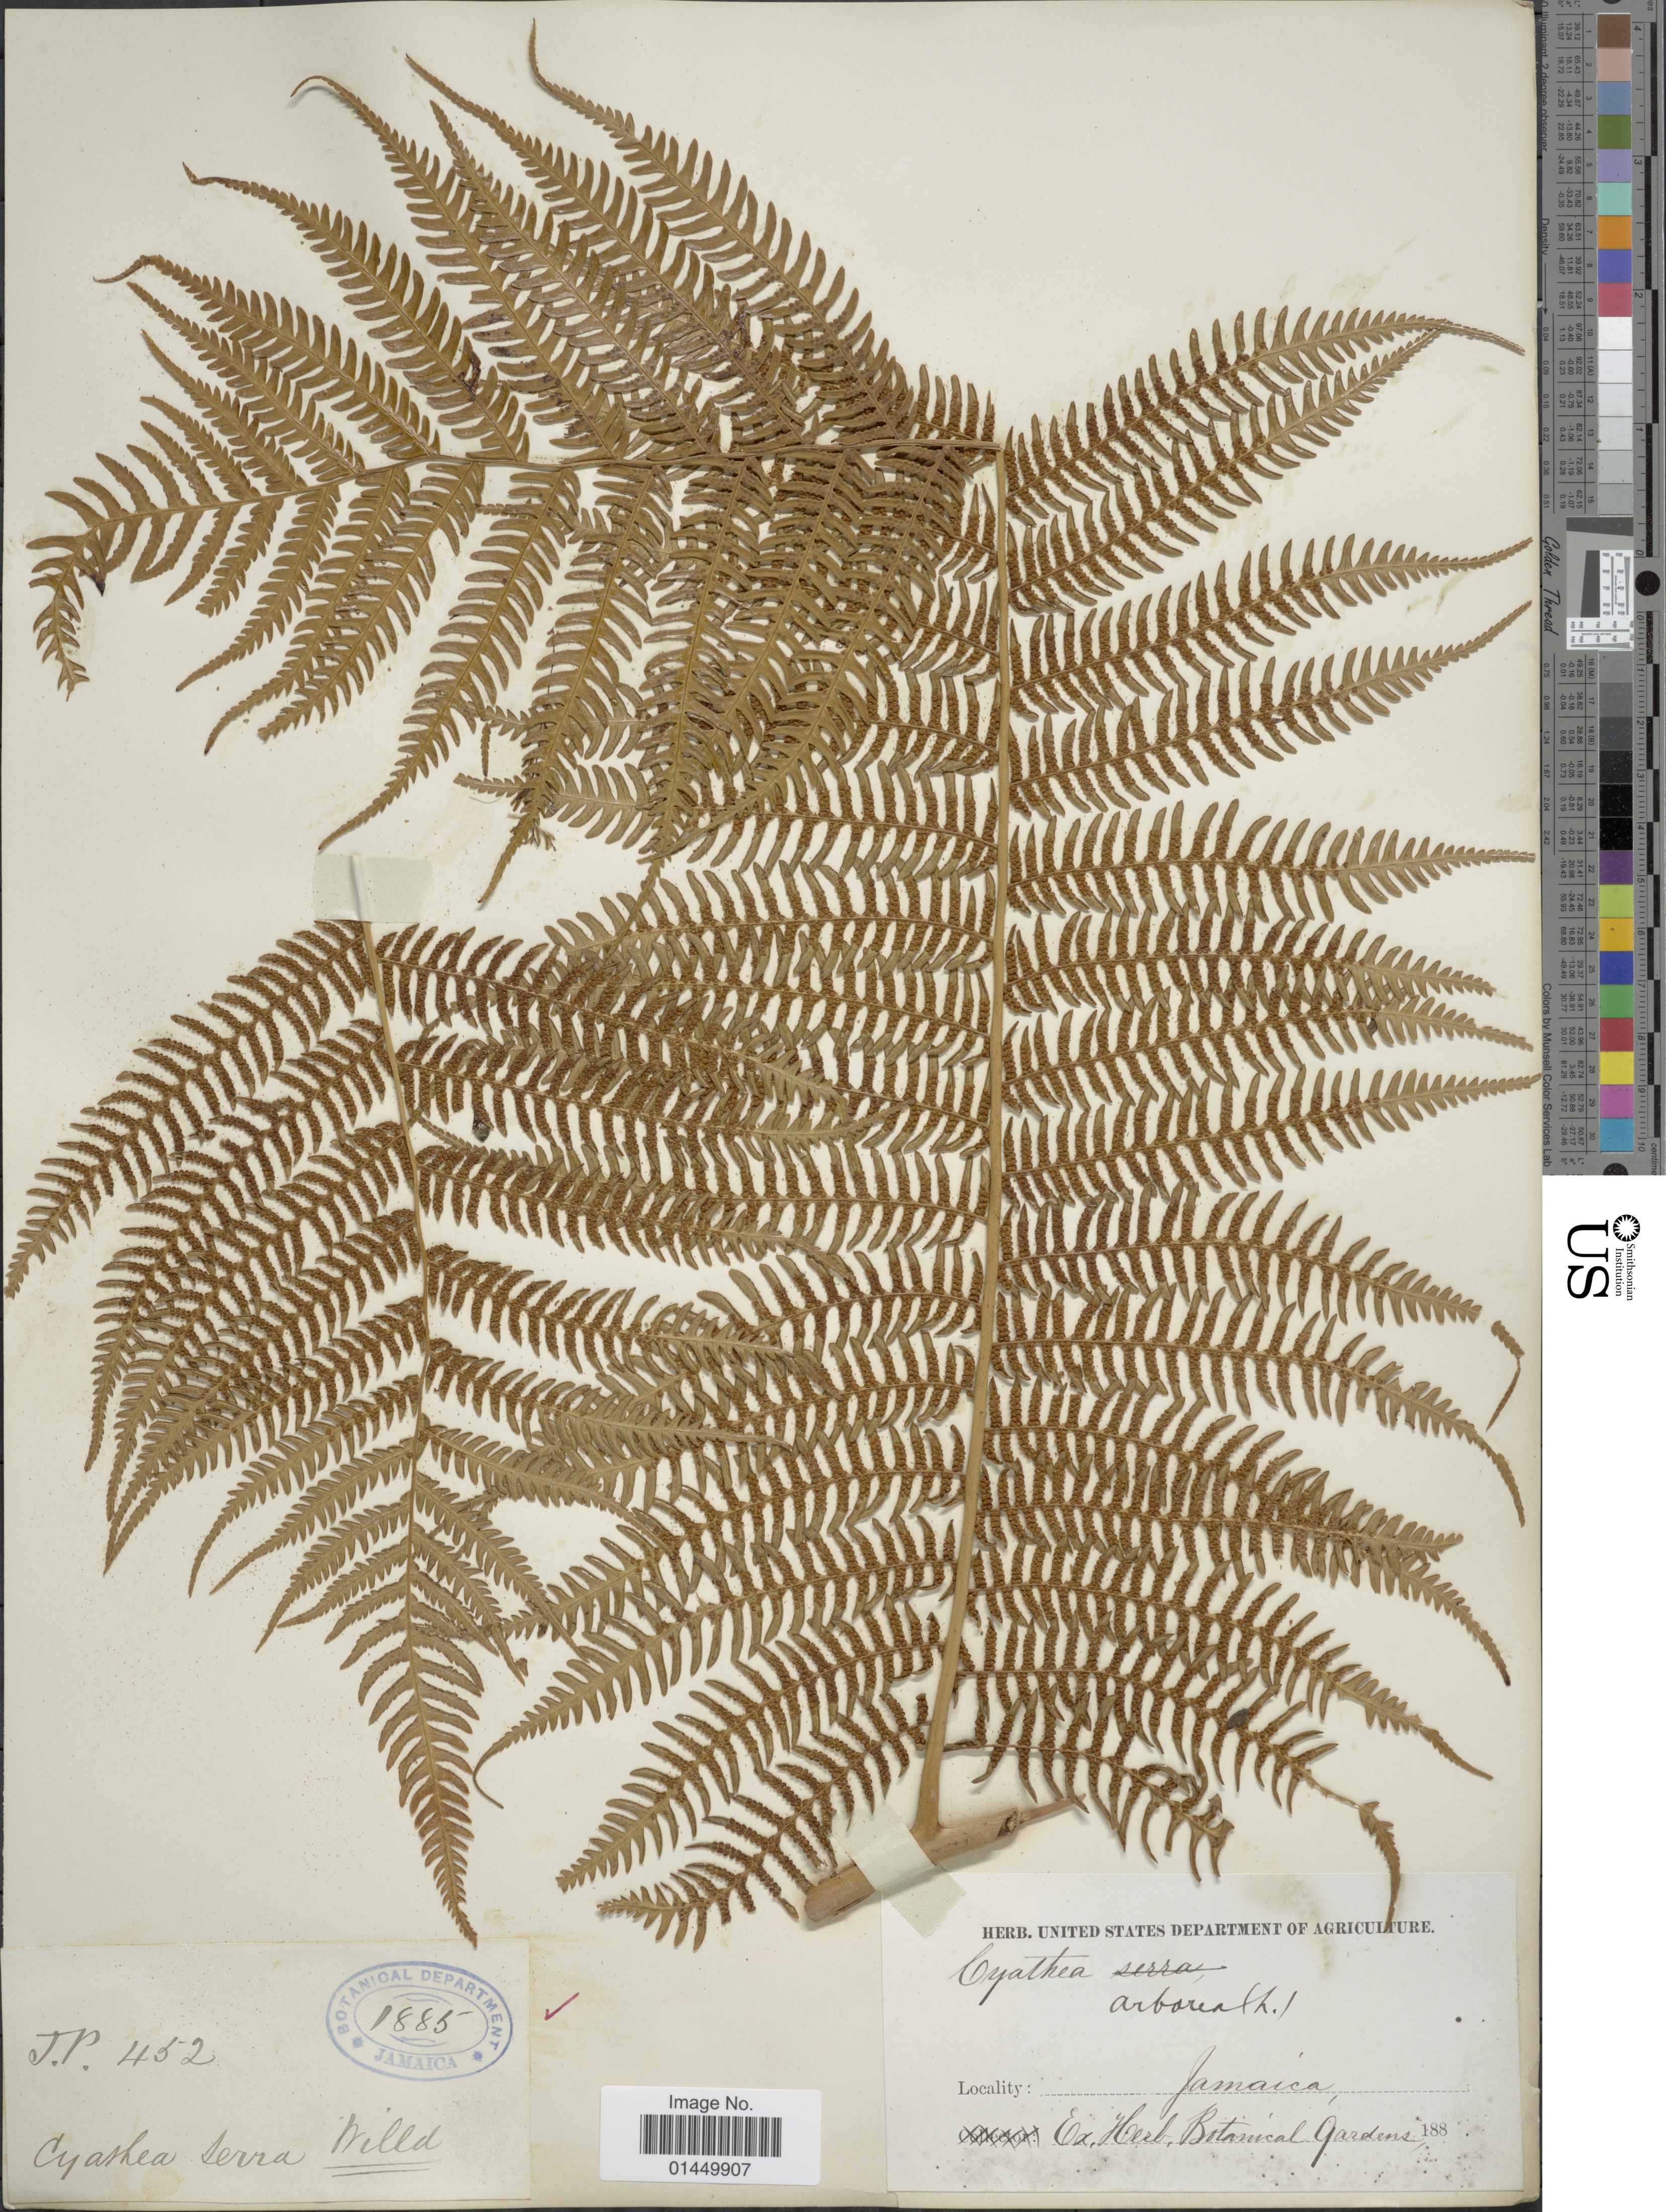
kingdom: Plantae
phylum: Tracheophyta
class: Polypodiopsida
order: Cyatheales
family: Cyatheaceae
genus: Cyathea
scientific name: Cyathea arborea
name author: (L.) Sm.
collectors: J.P.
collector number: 452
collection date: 1885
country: Jamaica